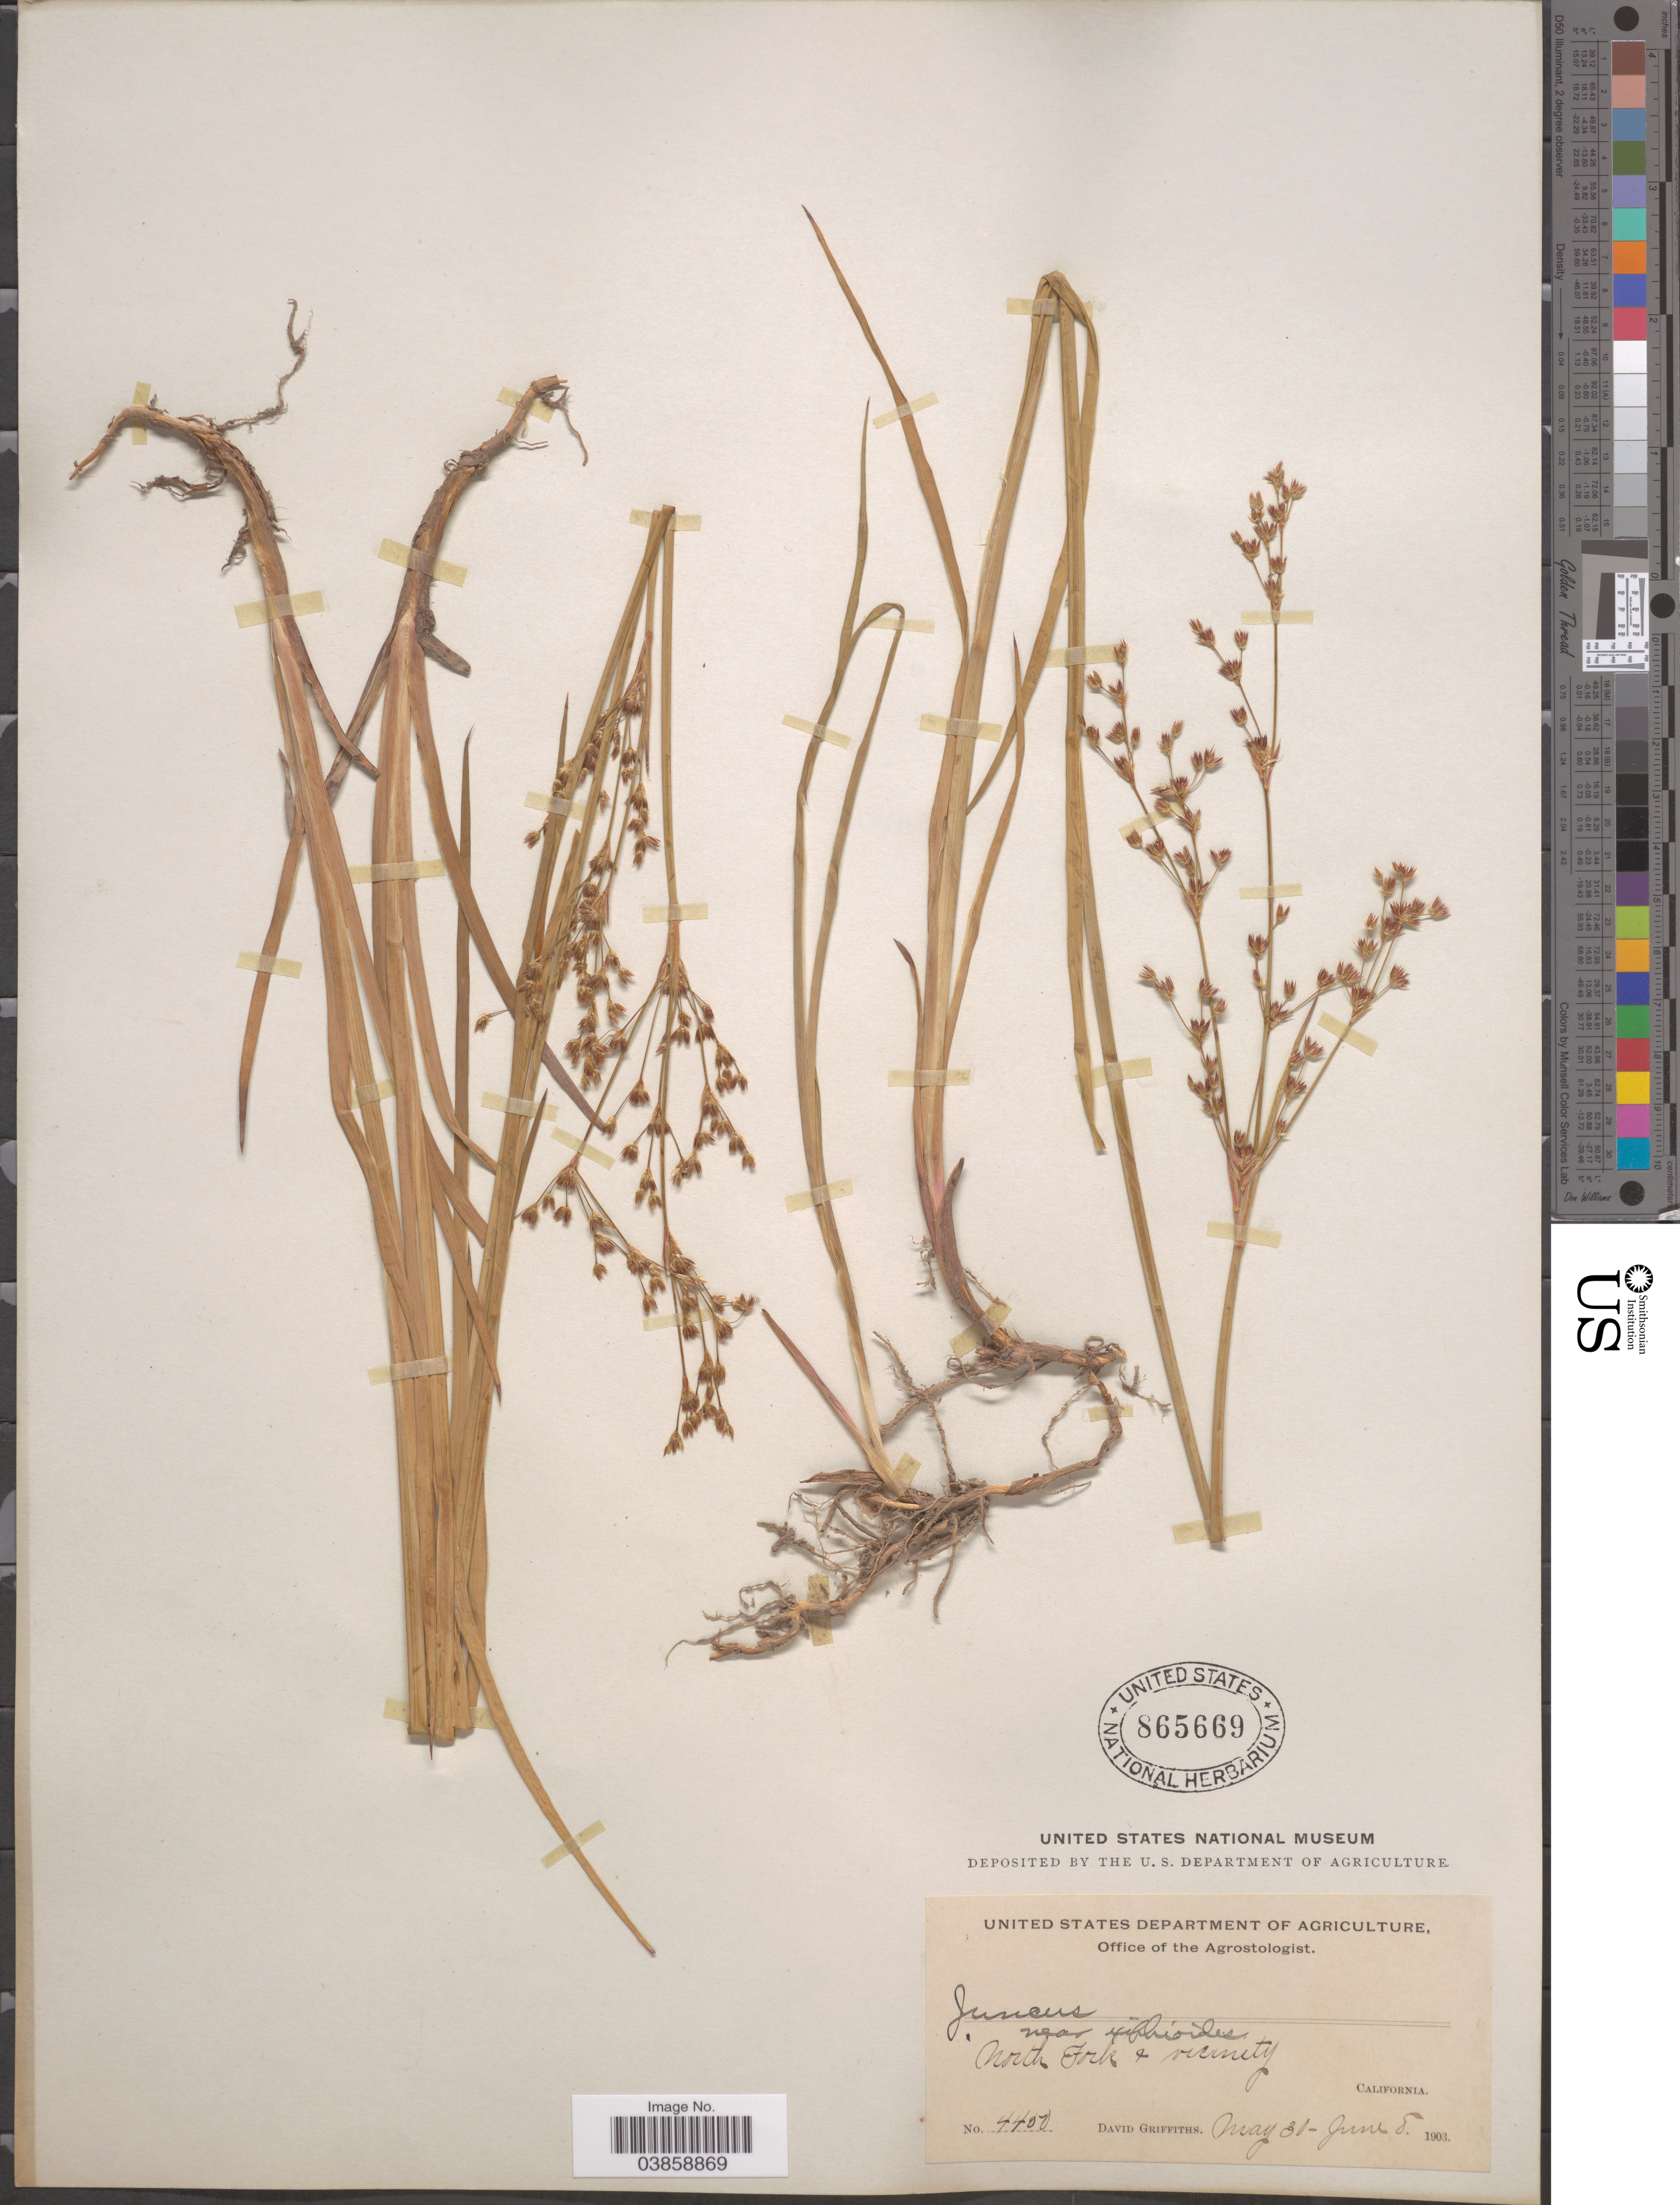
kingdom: Plantae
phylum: Tracheophyta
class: Liliopsida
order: Poales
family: Juncaceae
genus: Juncus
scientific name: Juncus sp.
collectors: D. Griffiths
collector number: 4450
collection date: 1903-05-30/1903-06-08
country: United States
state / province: California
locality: Near hillsides. North Fork & vicinity.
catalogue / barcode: US 865669